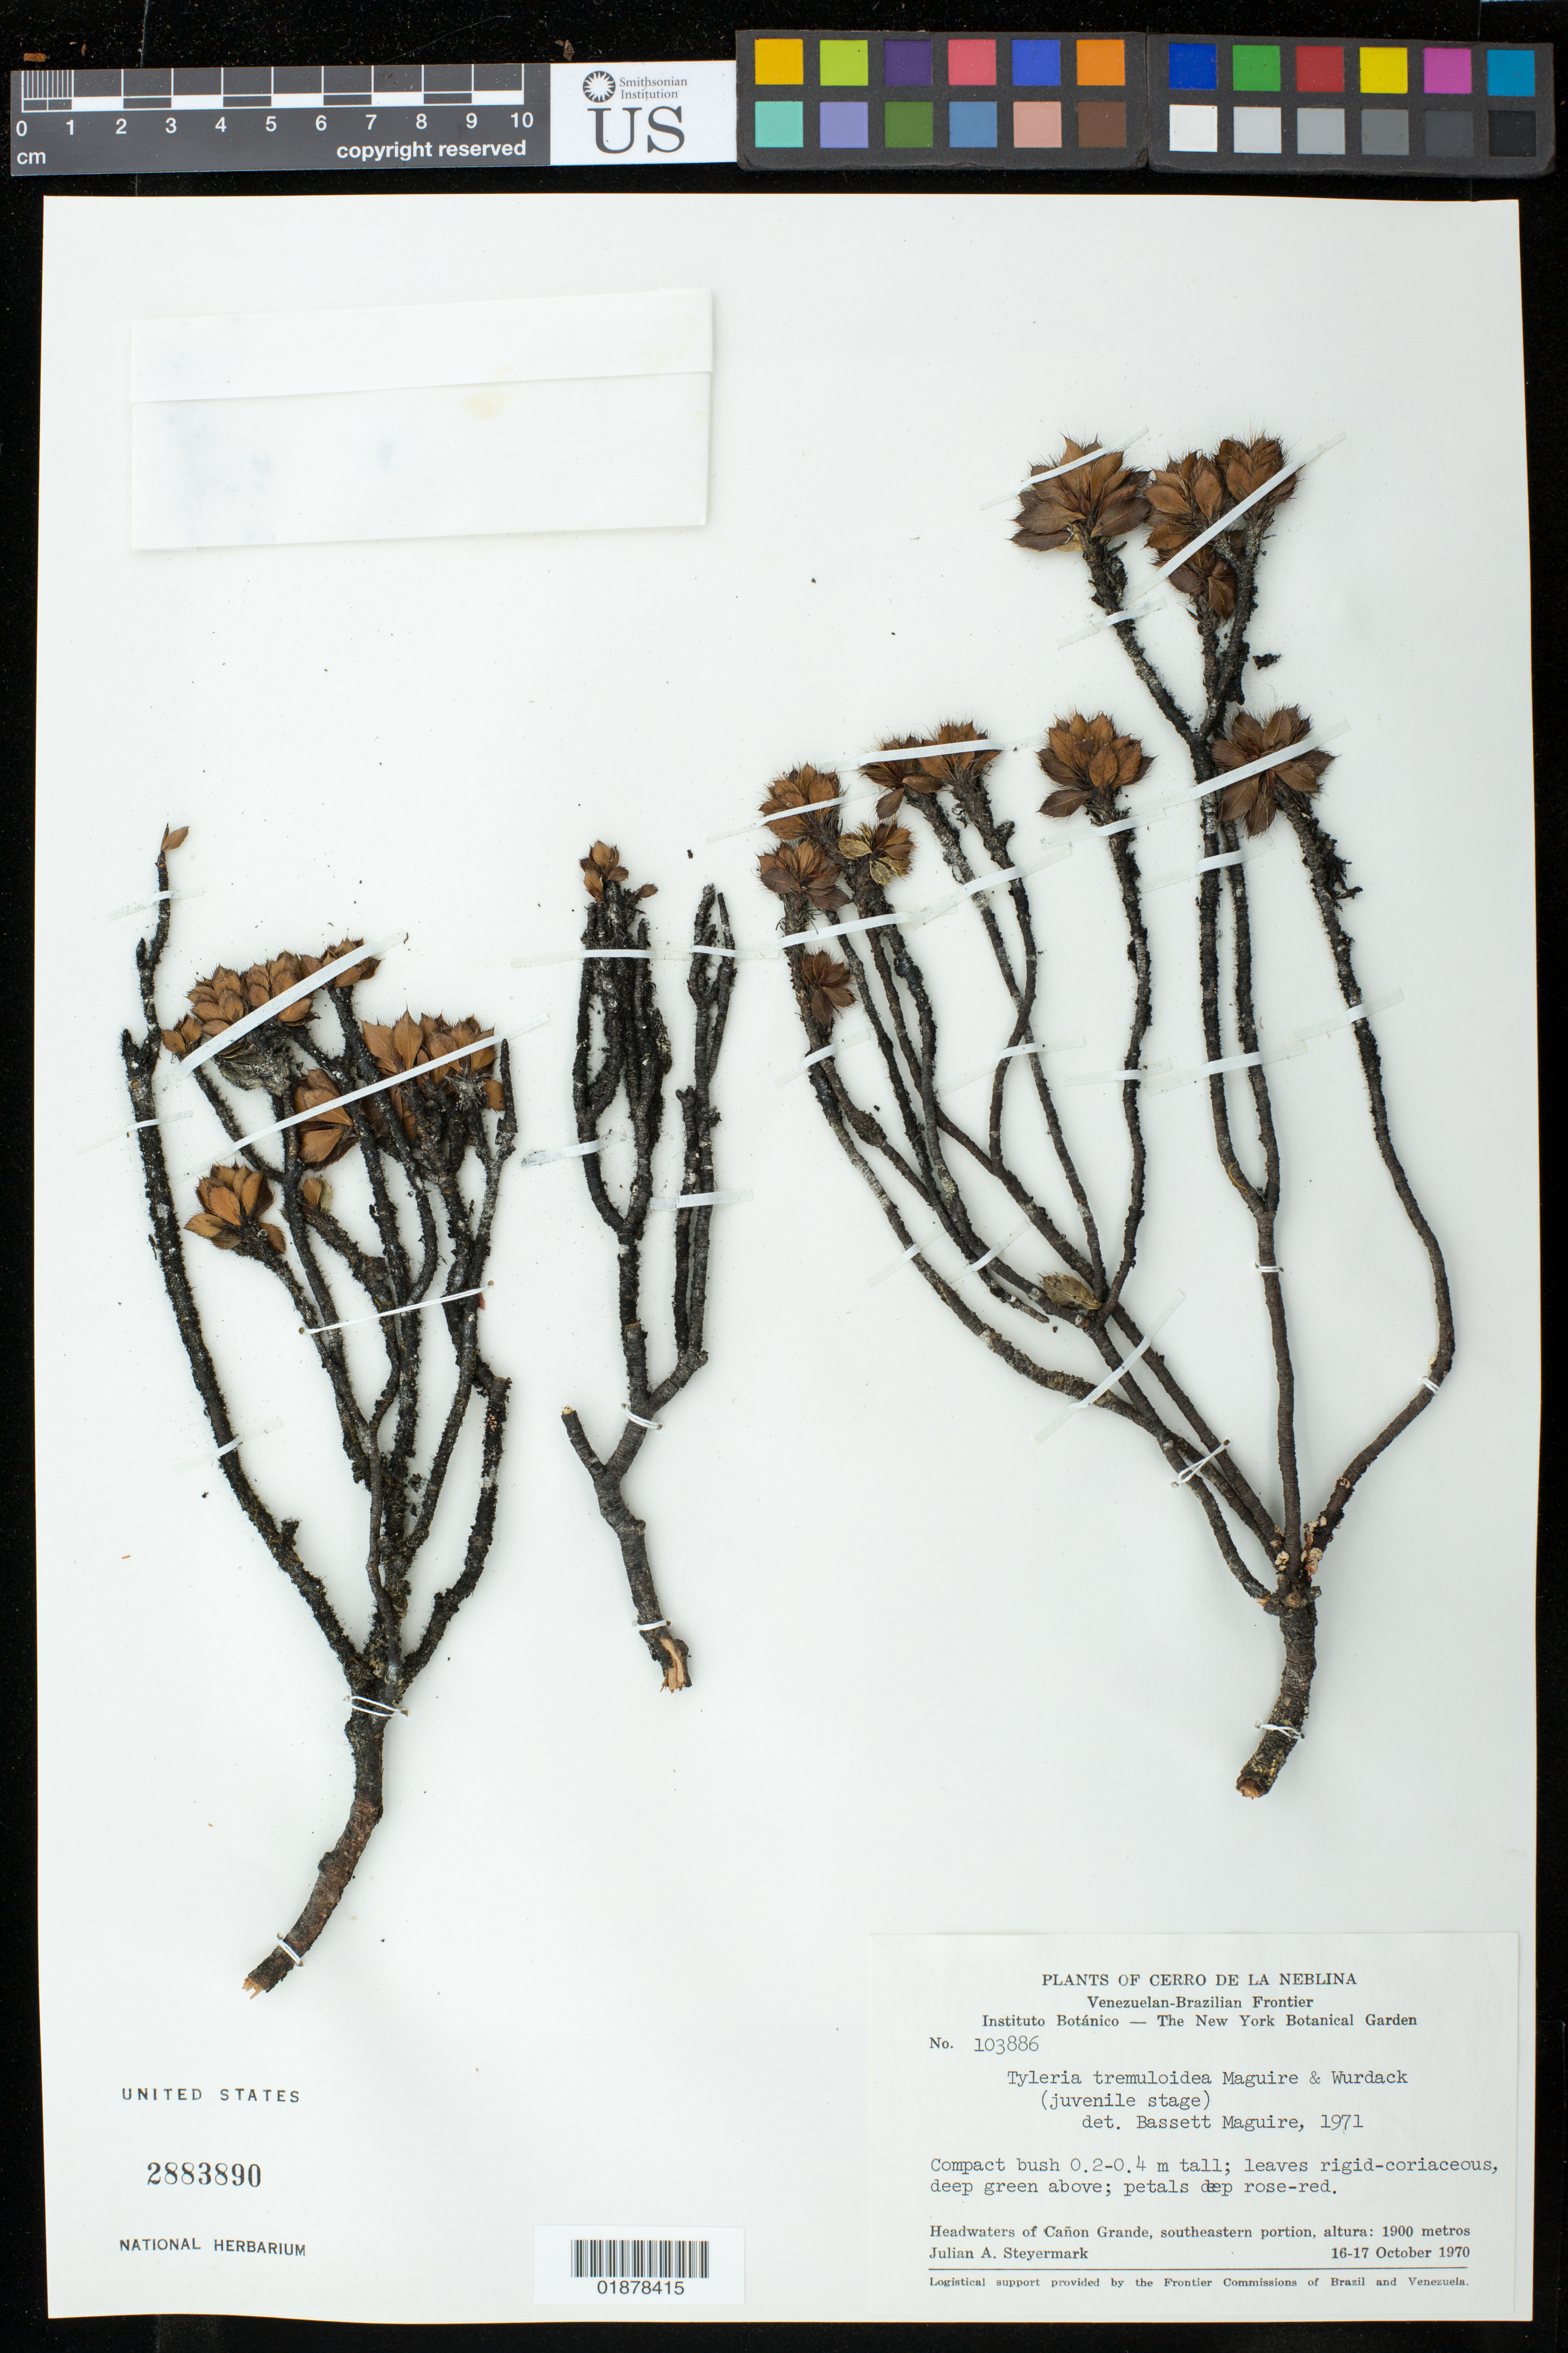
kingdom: Plantae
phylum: Tracheophyta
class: Magnoliopsida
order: Malpighiales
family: Ochnaceae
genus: Tyleria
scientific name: Tyleria tremuloidea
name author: Maguire & Wurdack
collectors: J. Steyermark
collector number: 103886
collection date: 1970-10-17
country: Venezuela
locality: Headwaters of Cañon Grande, southeastern portion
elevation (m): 1900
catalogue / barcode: US 2883890